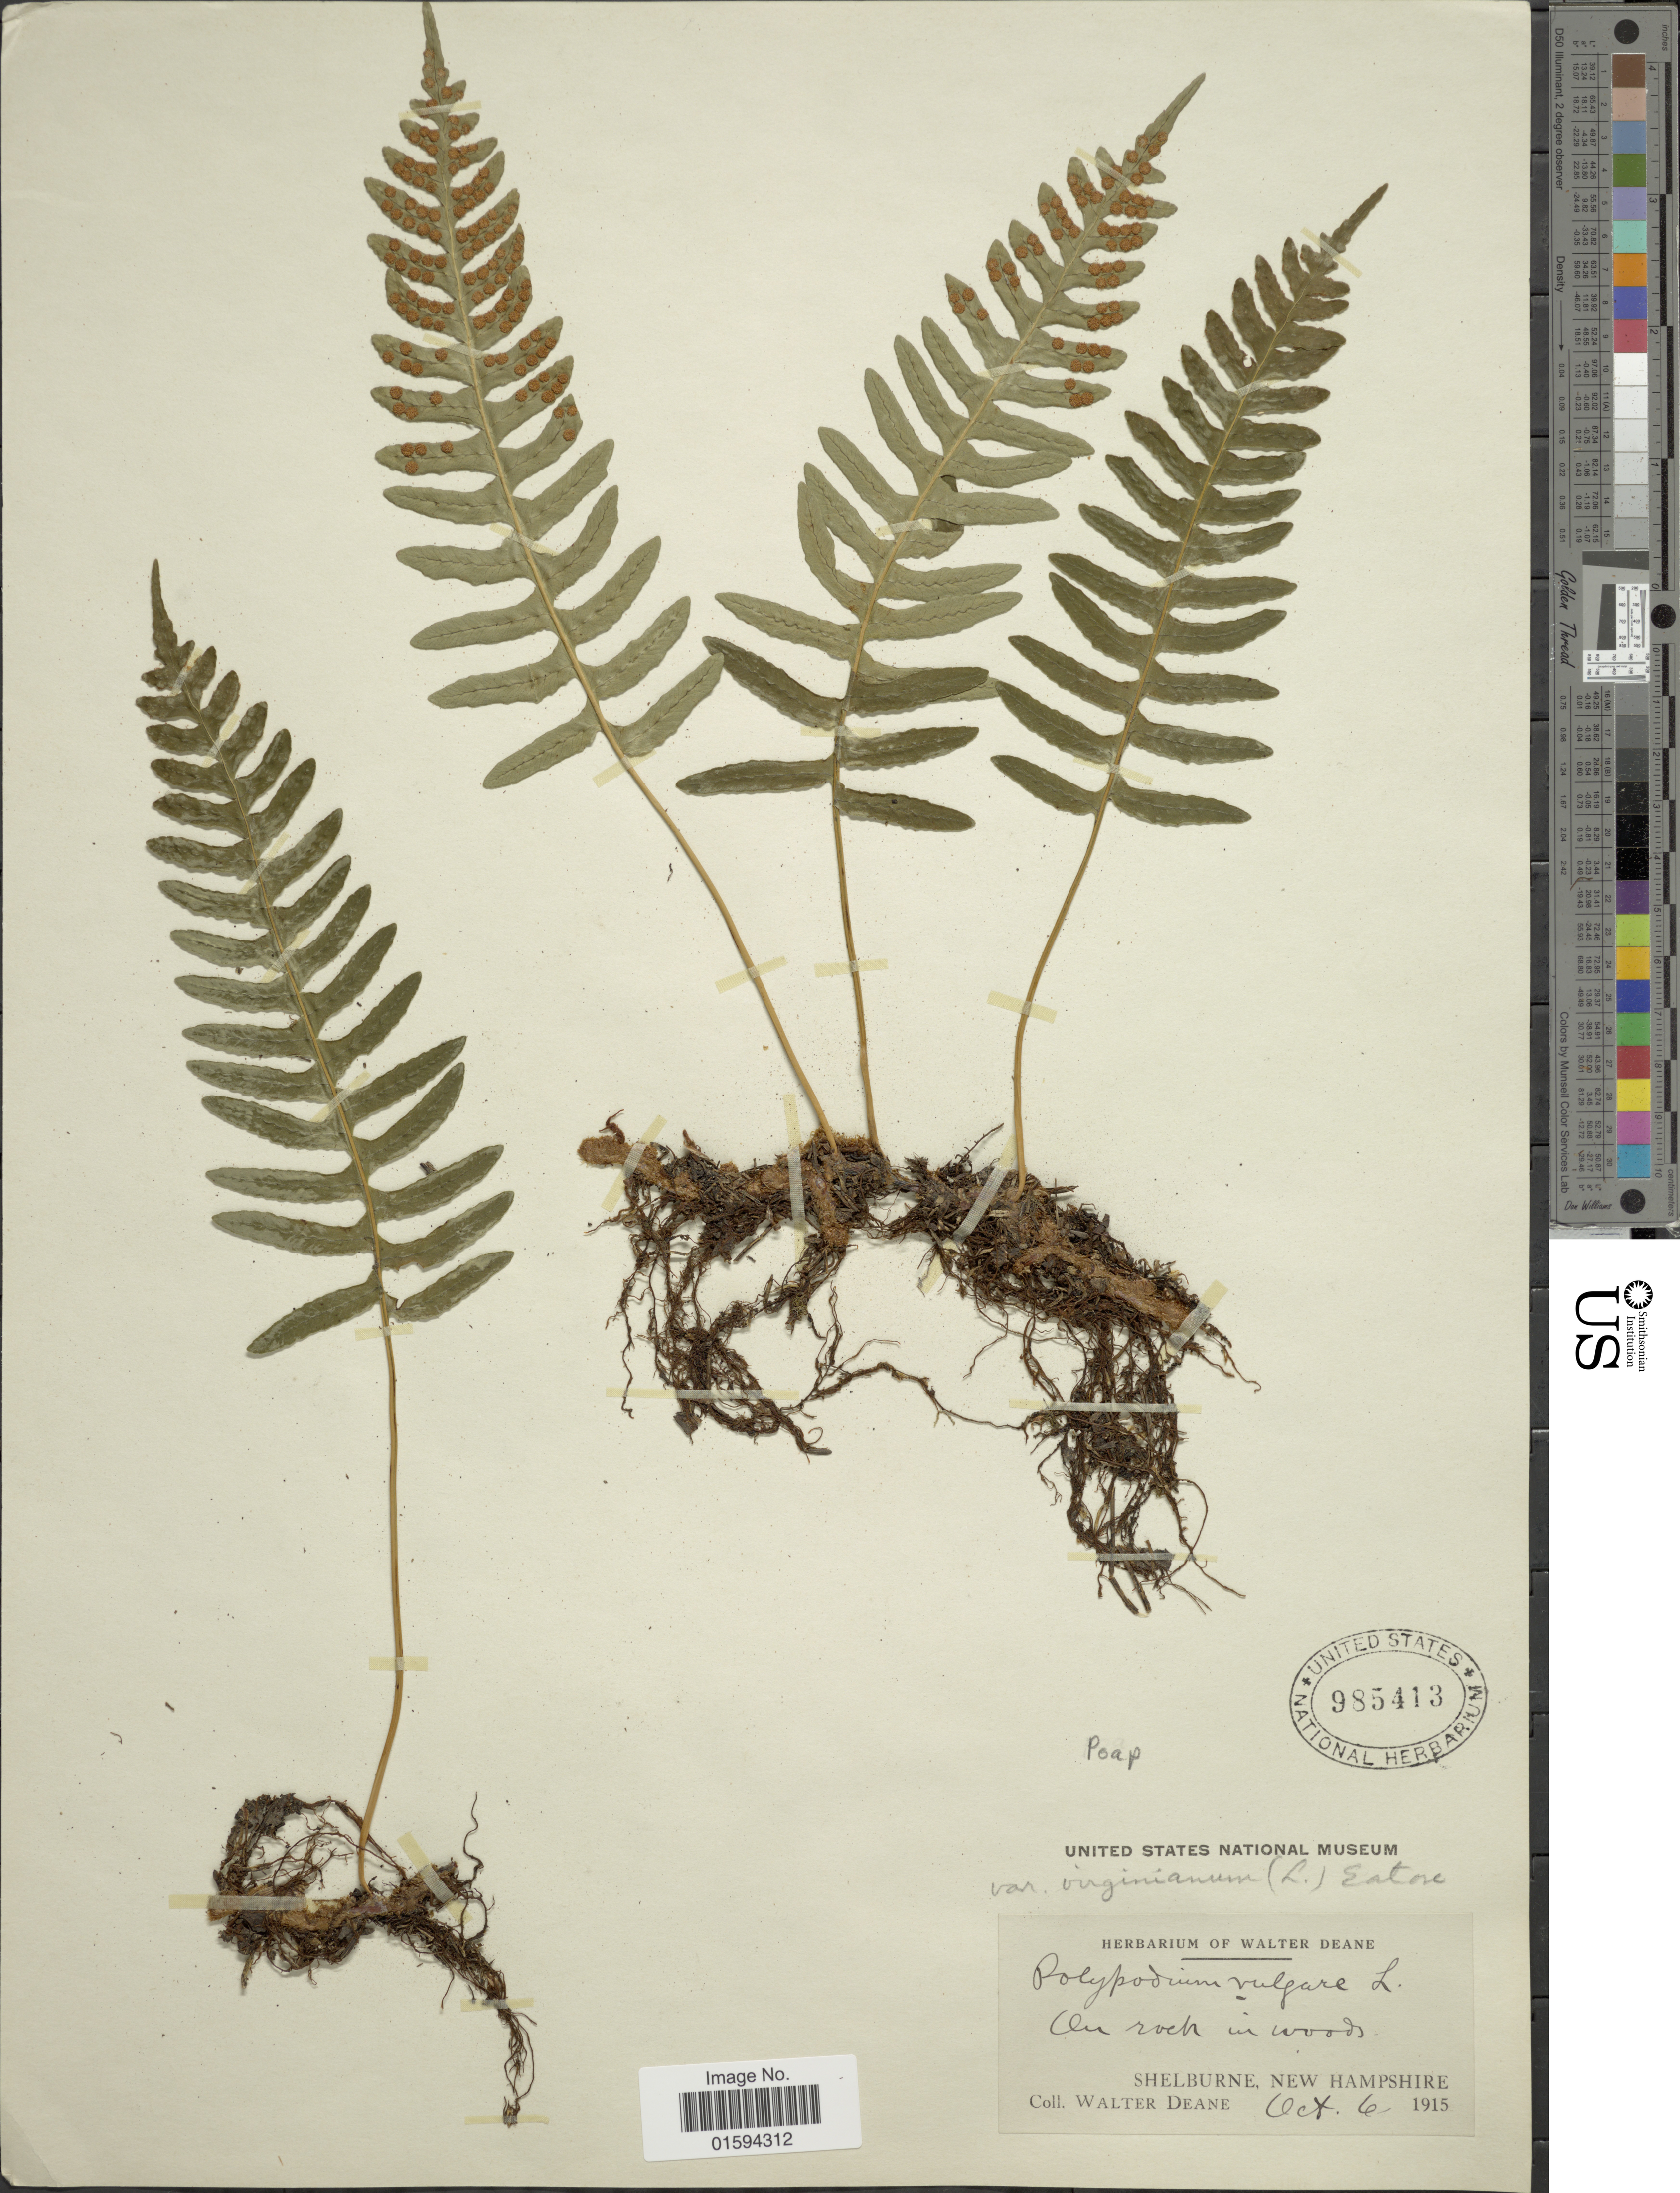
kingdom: Plantae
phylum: Tracheophyta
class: Polypodiopsida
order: Polypodiales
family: Polypodiaceae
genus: Polypodium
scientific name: Polypodium appalachianum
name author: Haufler & Windham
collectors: W. Deane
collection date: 1915-10-06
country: United States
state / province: New Hampshire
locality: On rock in woods, Shelburne.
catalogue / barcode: US 985413